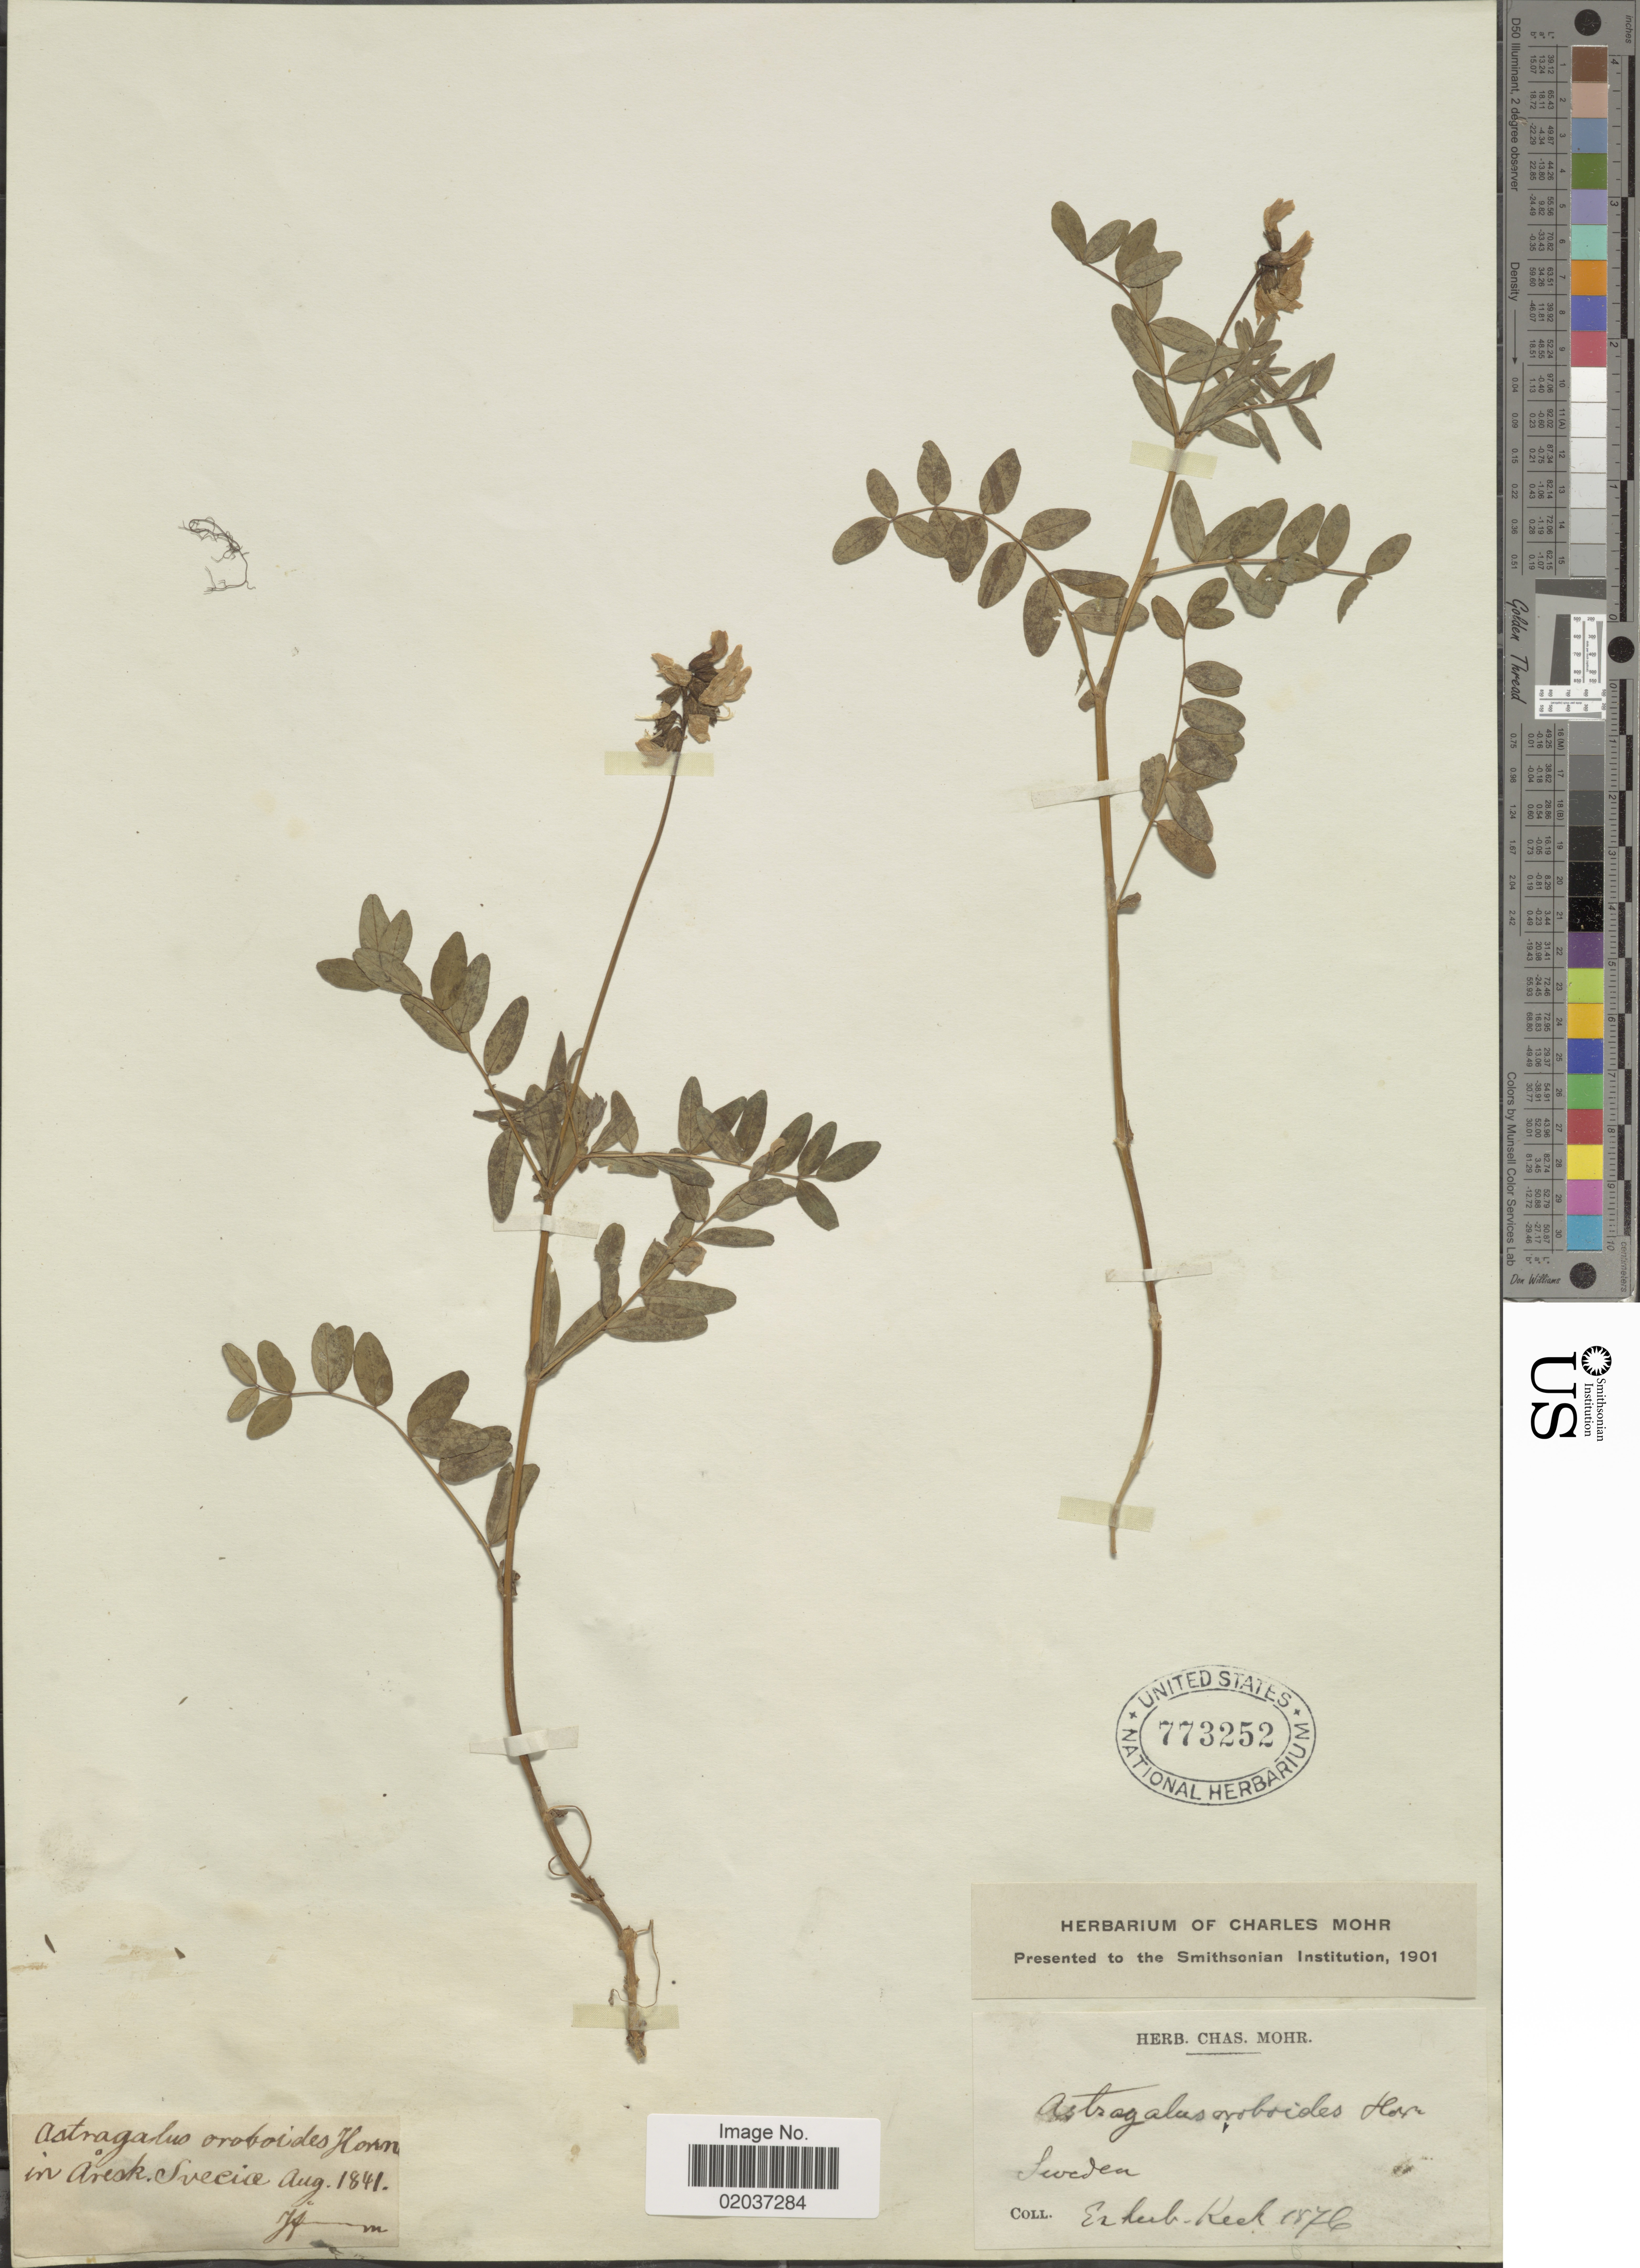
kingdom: Plantae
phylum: Tracheophyta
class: Magnoliopsida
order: Fabales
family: Fabaceae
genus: Astragalus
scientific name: Astragalus oroboides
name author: Hornem.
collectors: ex herb. C. Keck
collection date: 1841-08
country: Sweden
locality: In Aresk. Sueciae.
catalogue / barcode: US 773252